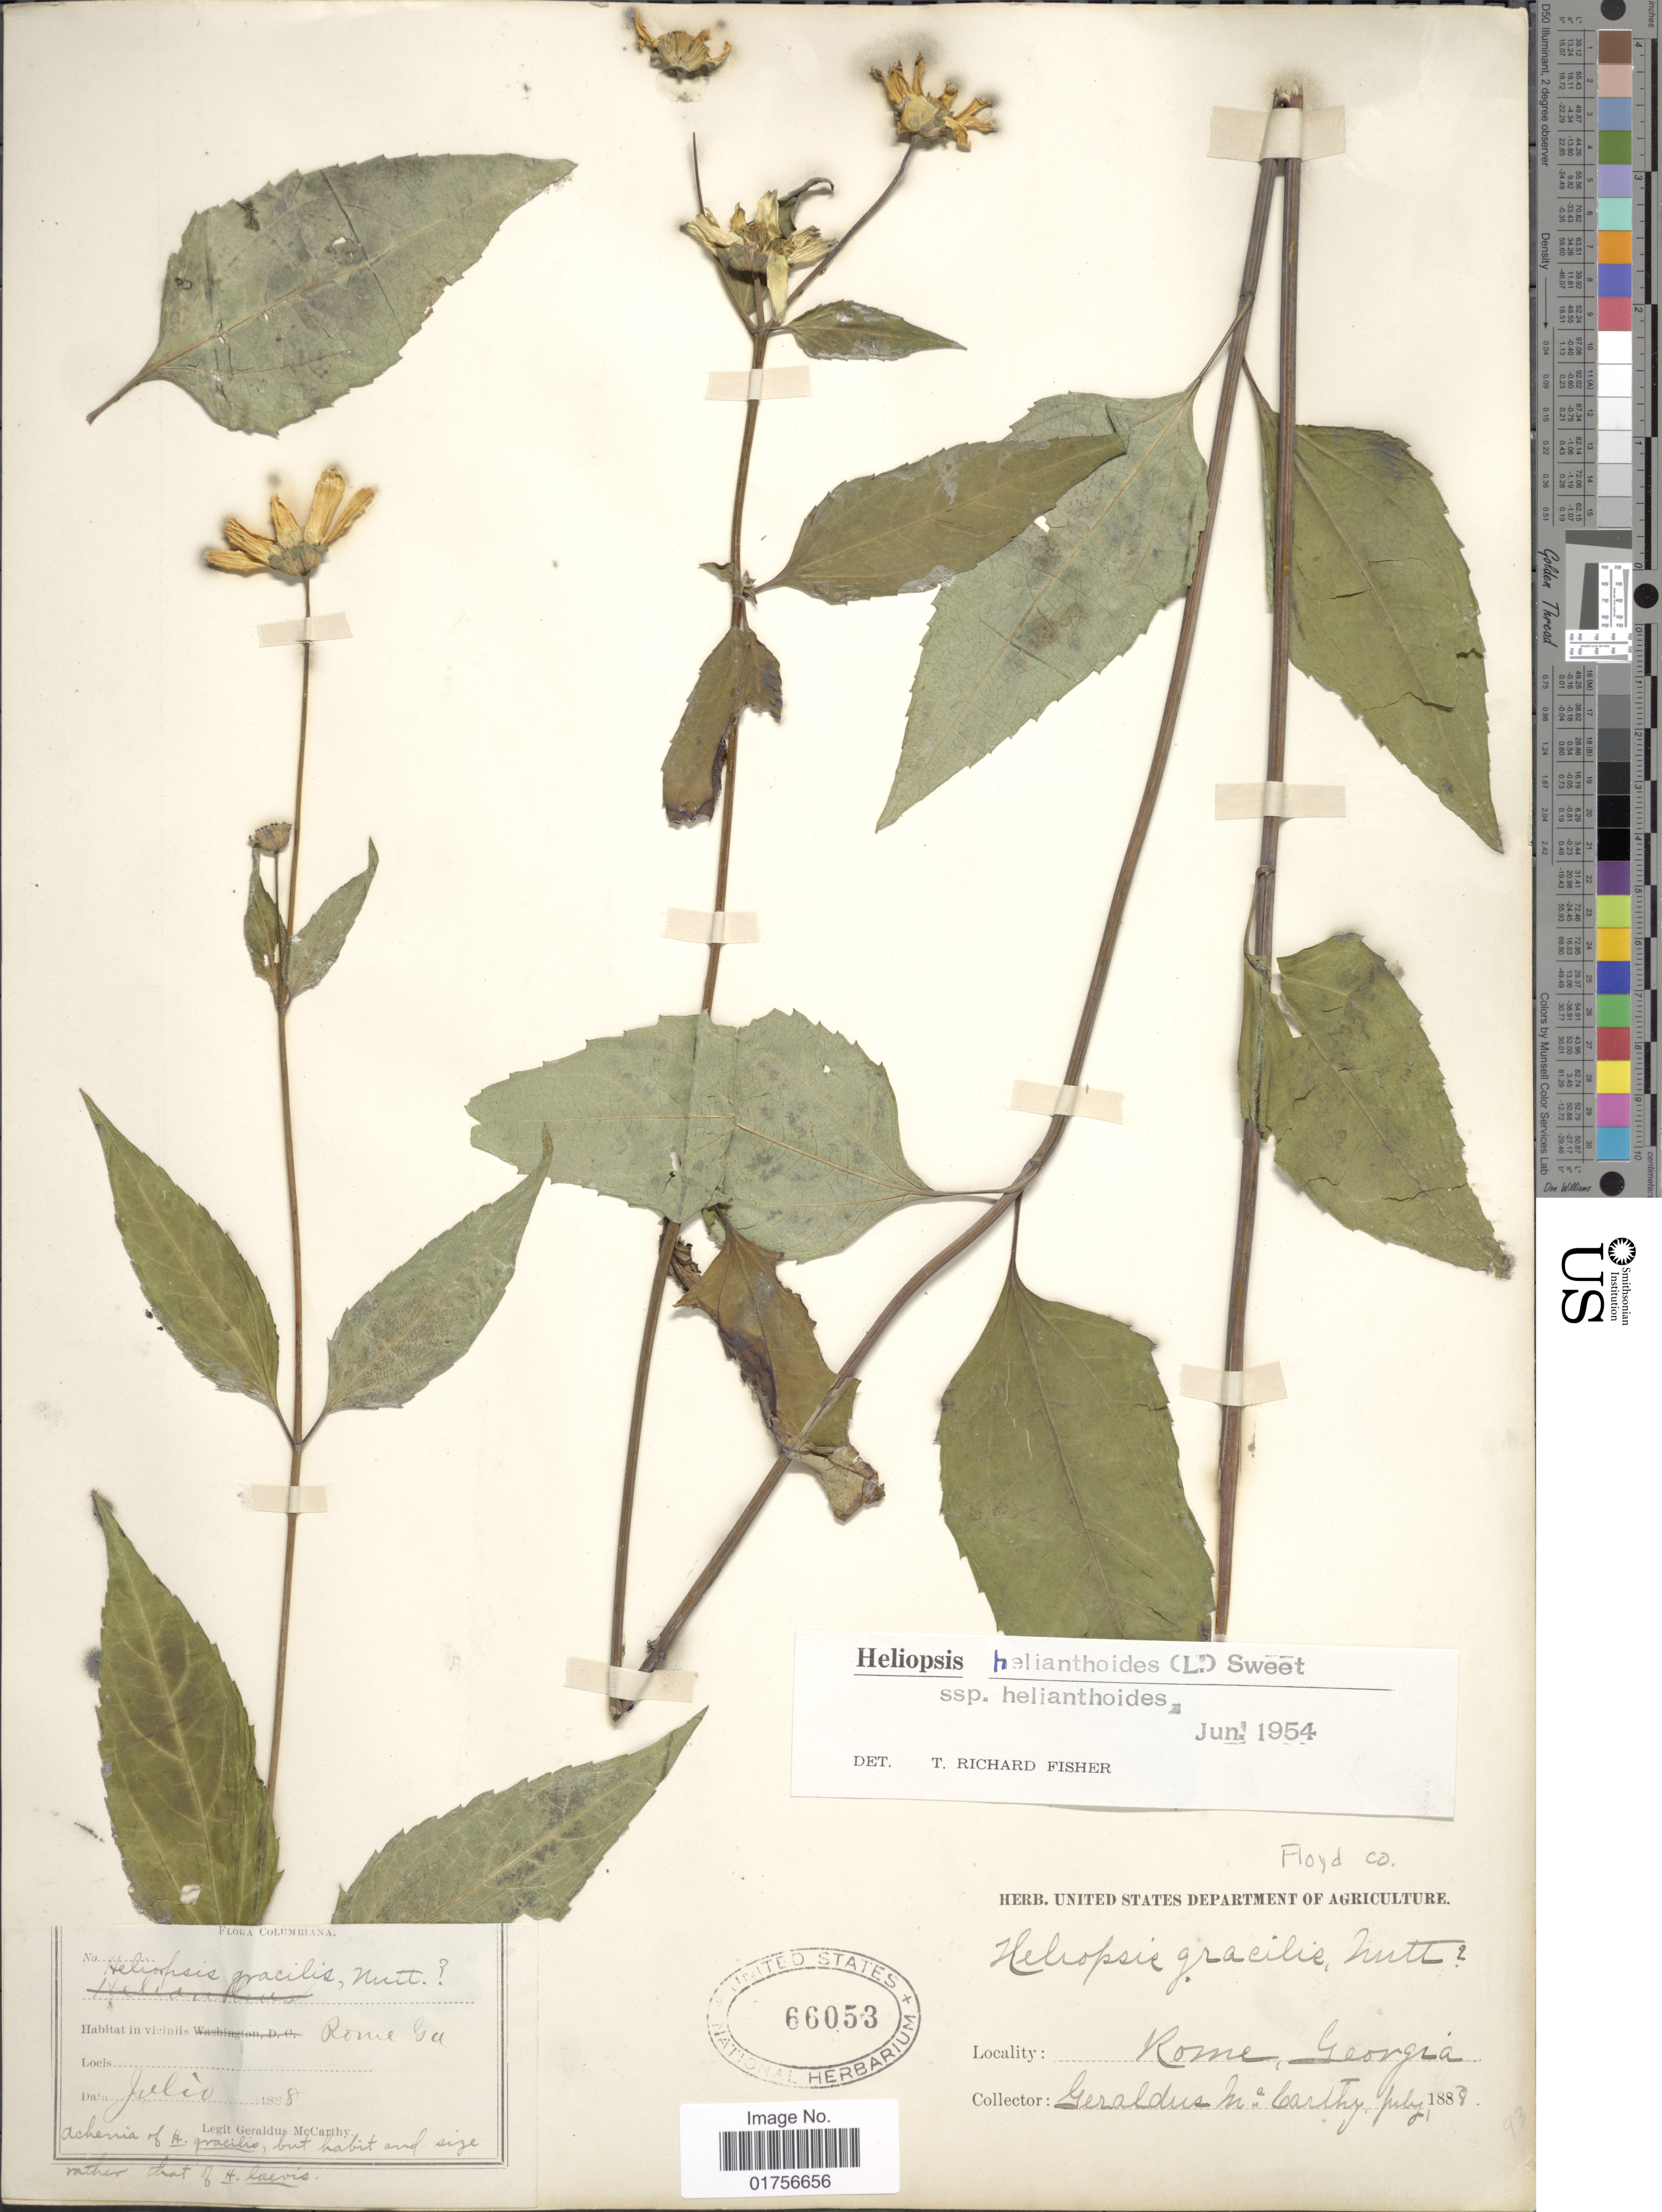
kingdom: Plantae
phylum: Tracheophyta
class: Magnoliopsida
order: Asterales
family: Asteraceae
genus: Heliopsis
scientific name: Heliopsis helianthoides subsp. helianthoides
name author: (L.) Sweet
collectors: M. McCarthy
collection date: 1888-08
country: United States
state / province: Georgia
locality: Rome, Georgia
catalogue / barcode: US 66053